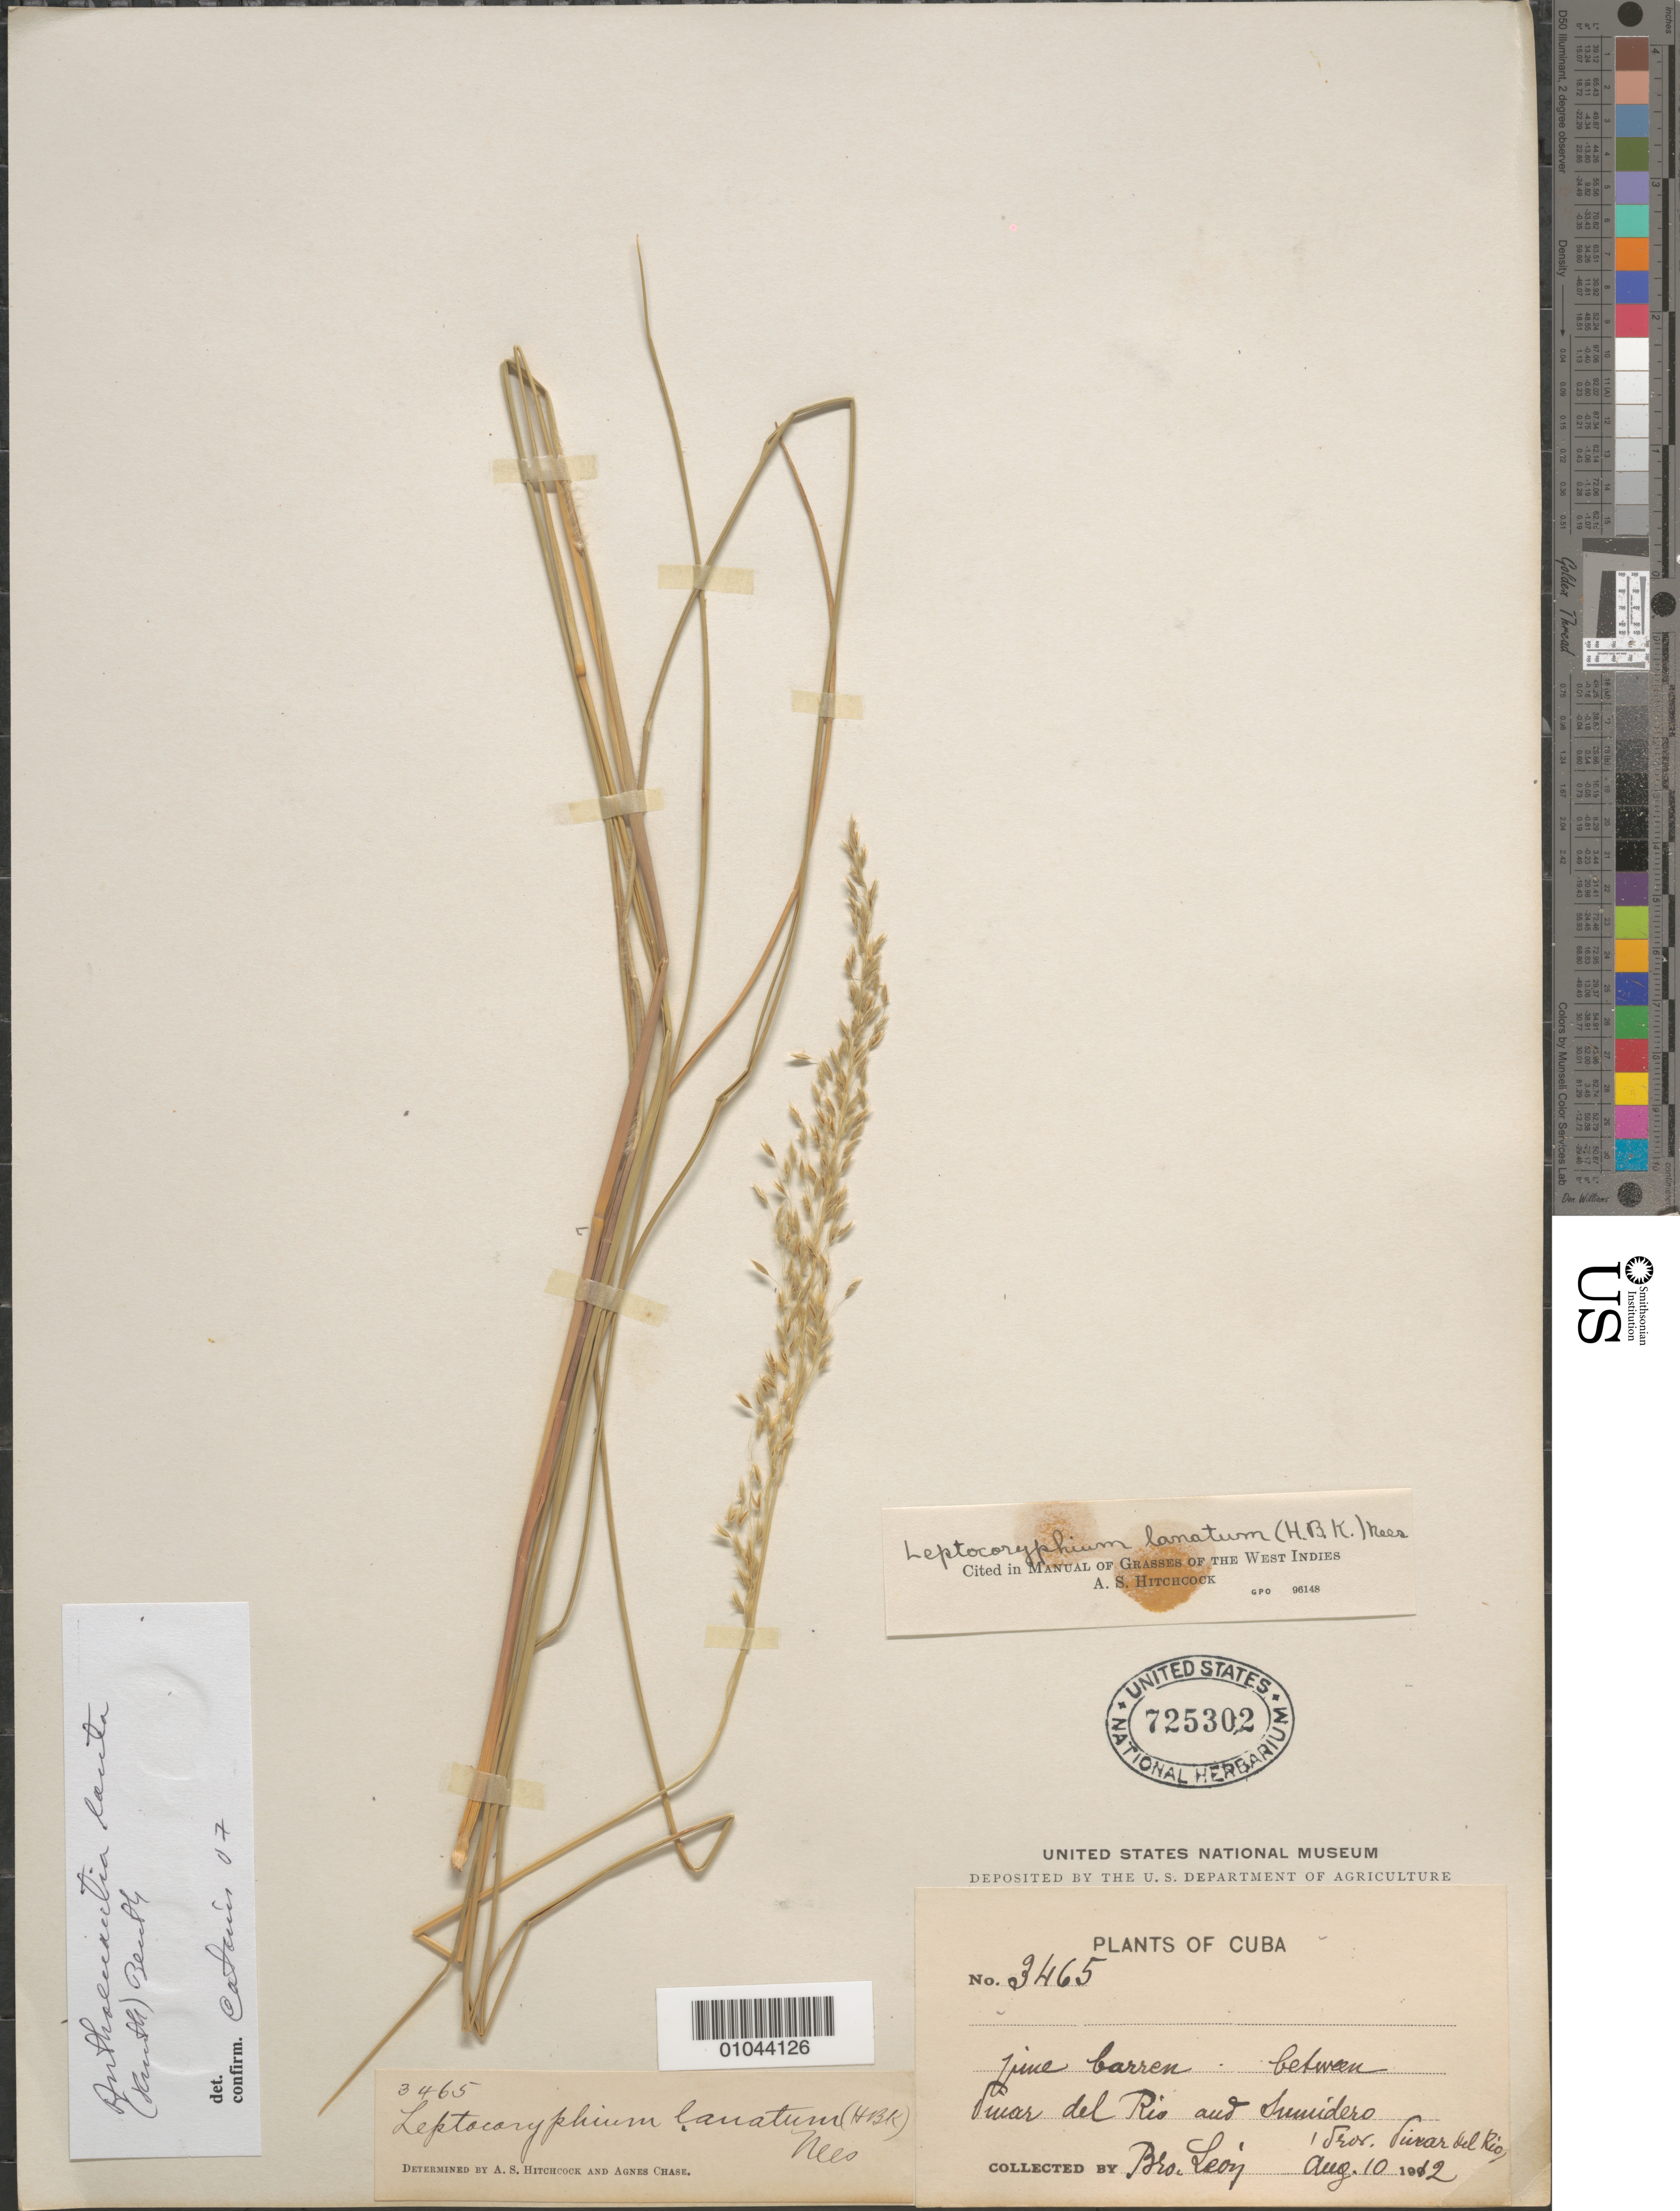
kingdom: Plantae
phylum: Tracheophyta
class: Liliopsida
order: Poales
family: Poaceae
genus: Leptocoryphium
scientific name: Leptocoryphium lanatum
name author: (Kunth) Nees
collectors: Bro. León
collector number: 3465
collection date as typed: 10 Aug 1912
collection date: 1912-08-10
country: Cuba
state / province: Pinar del Rio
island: Cuba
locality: Between Pinar del Rio and Sumidero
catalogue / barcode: US 725302